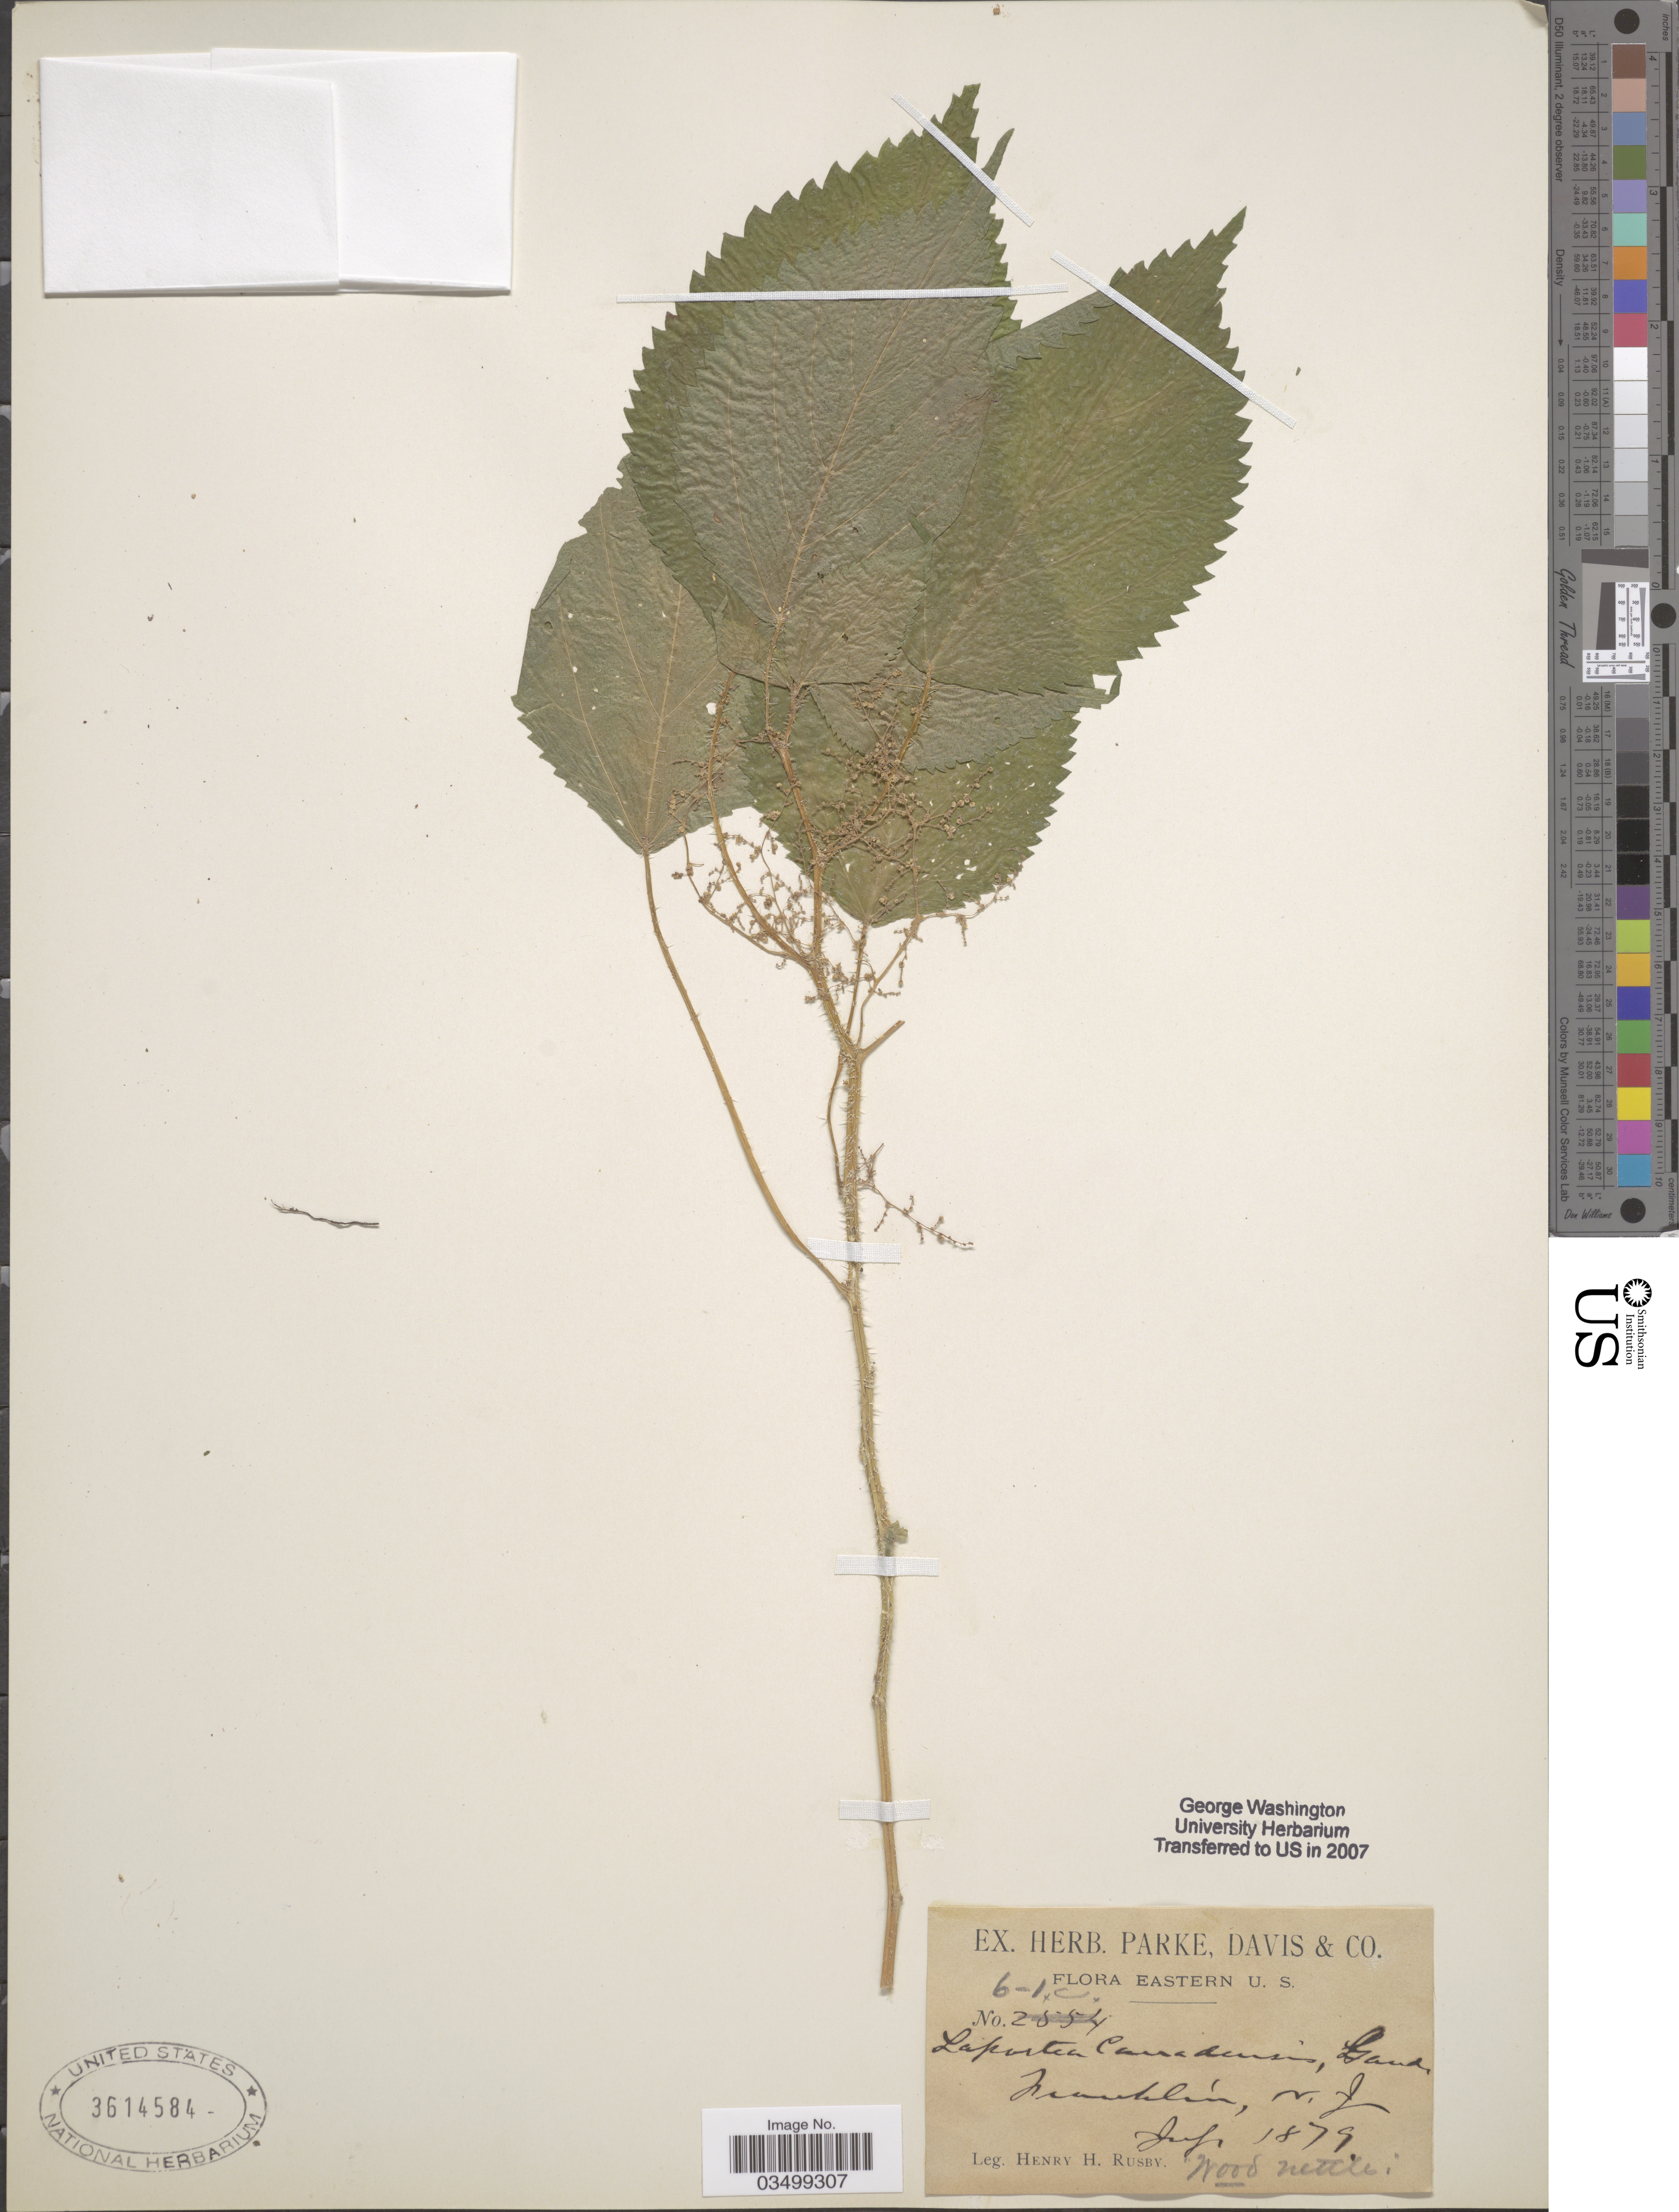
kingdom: Plantae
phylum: Tracheophyta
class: Magnoliopsida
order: Rosales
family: Urticaceae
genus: Laportea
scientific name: Laportea canadensis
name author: (L.) Wedd.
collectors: H. H. Rusby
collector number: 6-1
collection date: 1879-07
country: United States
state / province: New Jersey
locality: Eastern U. S. Franklin.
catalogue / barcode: US 3614584